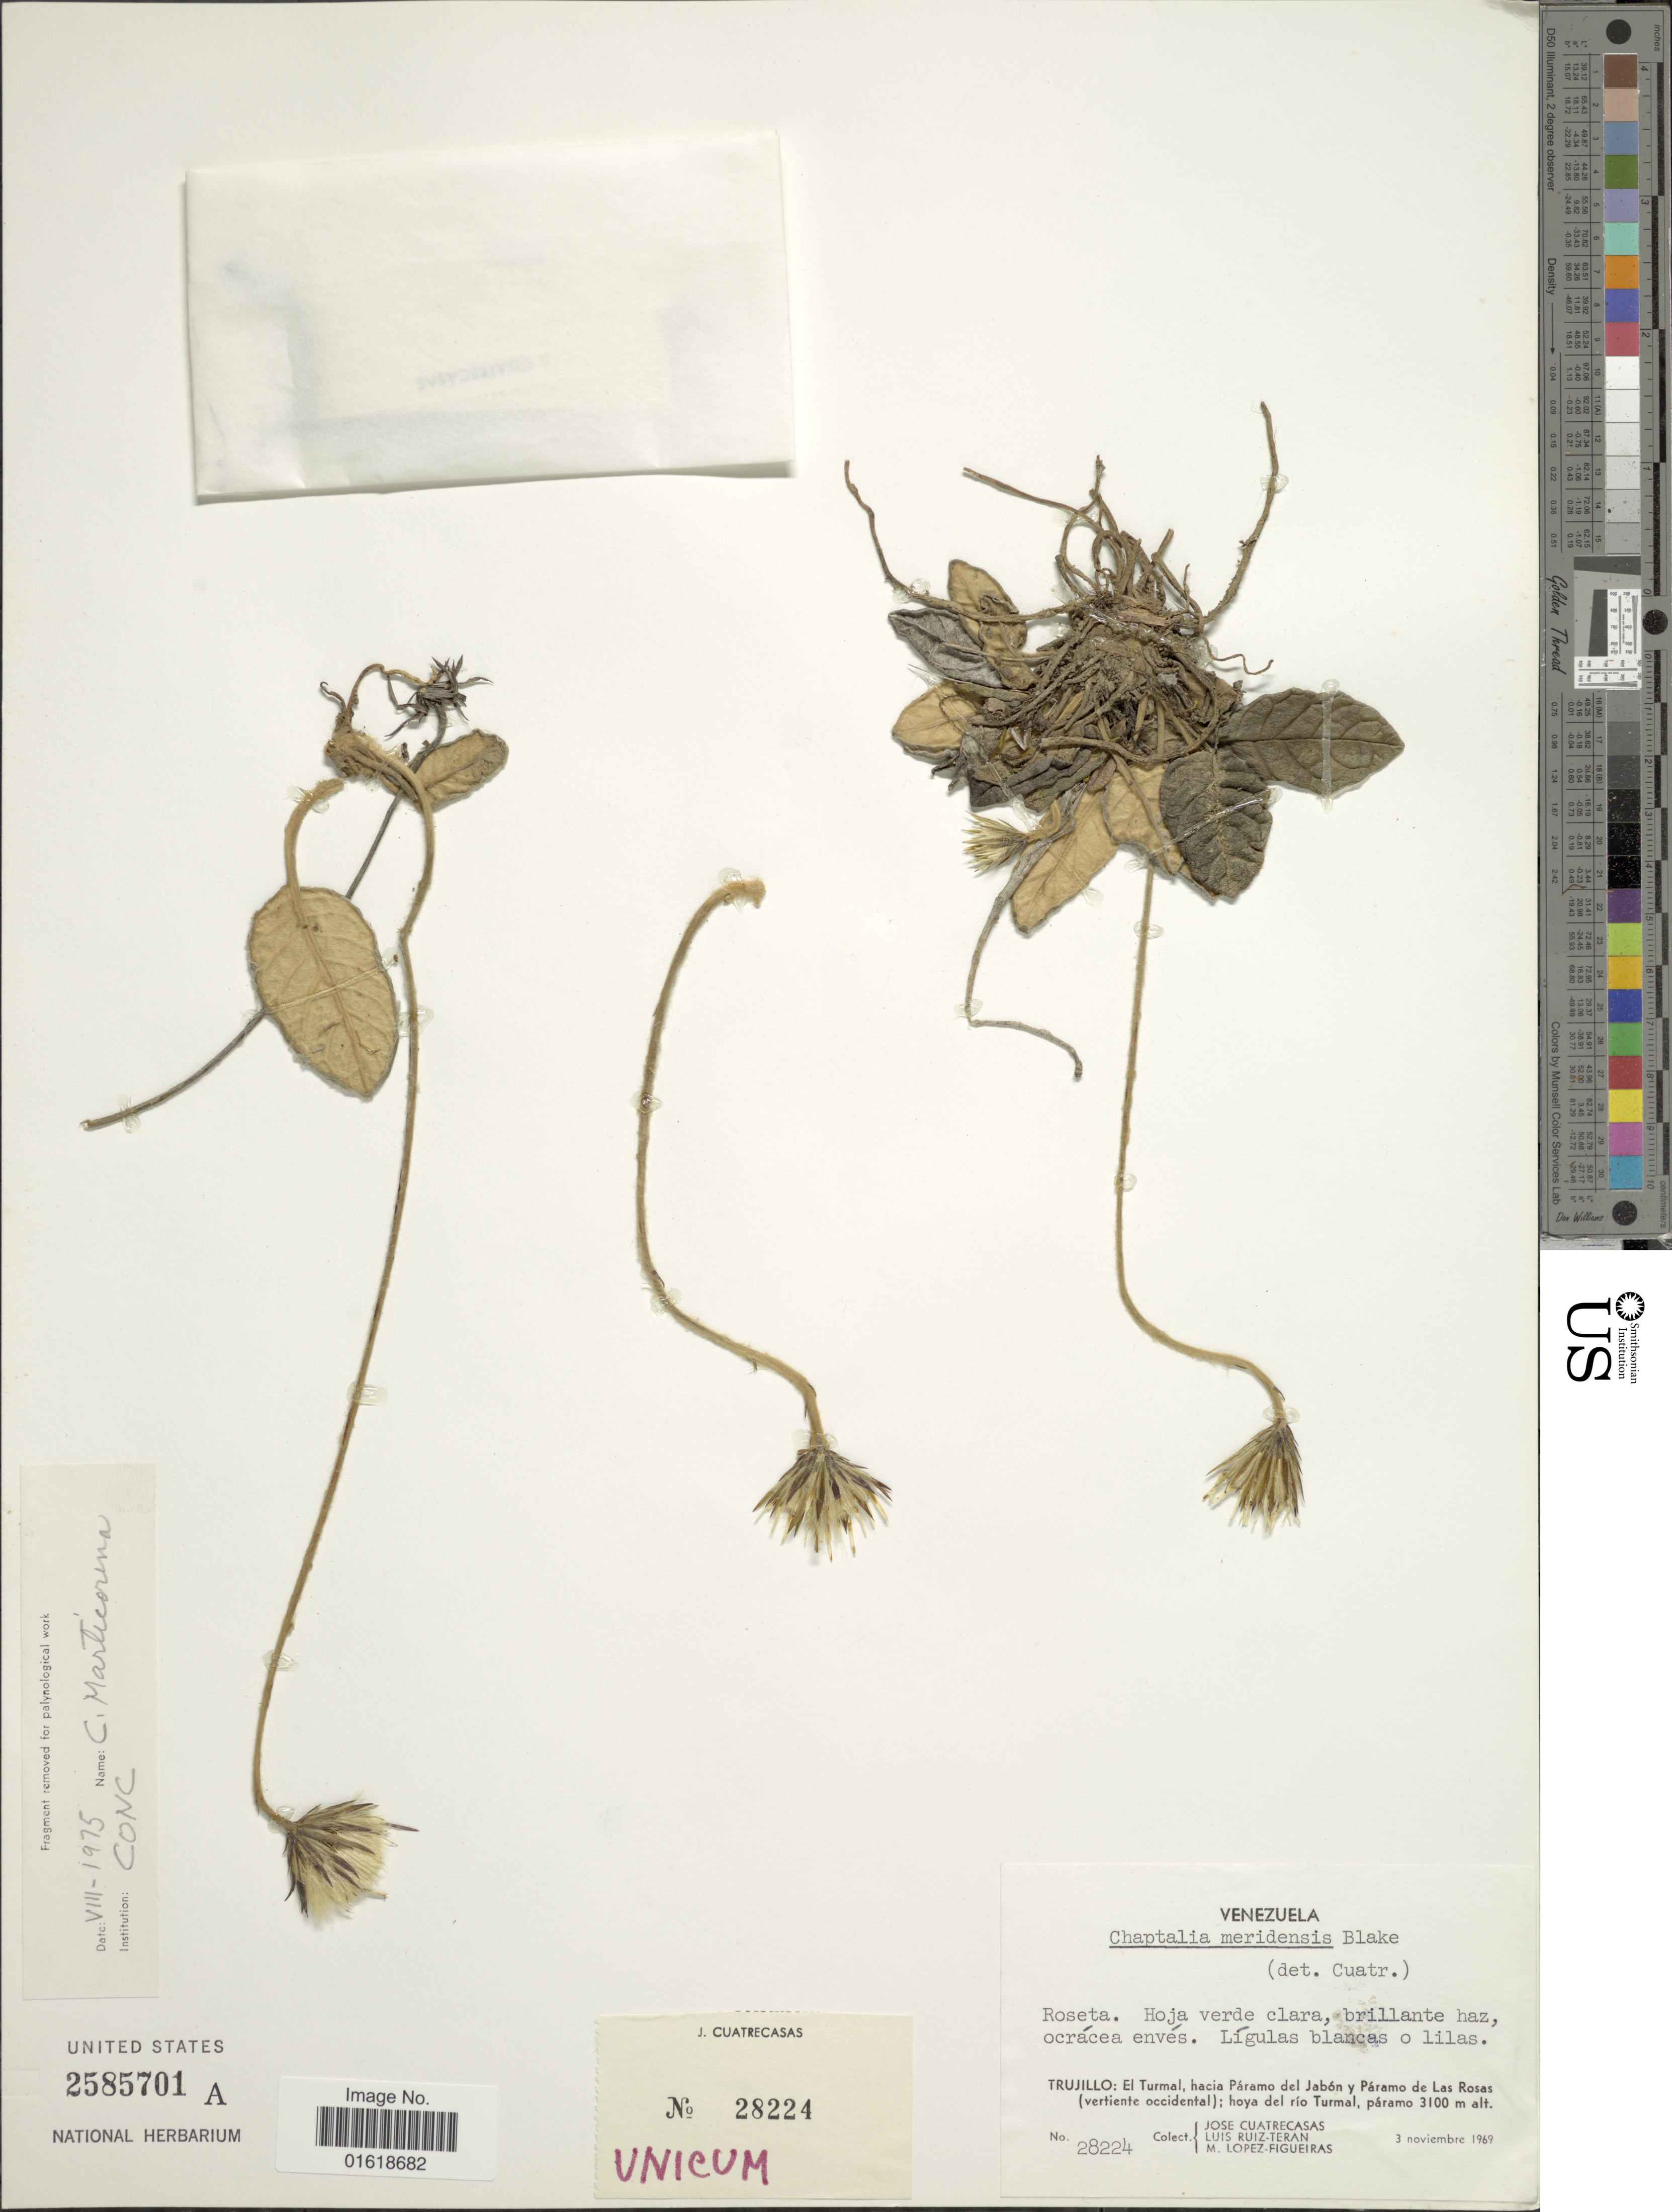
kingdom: Plantae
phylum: Tracheophyta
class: Magnoliopsida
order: Asterales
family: Asteraceae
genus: Chaptalia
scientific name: Chaptalia meridensis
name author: S.F. Blake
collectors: J. Cuatrecasas, L. E. Ruíz-Terán & M. Lopéz-F.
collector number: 28224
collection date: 1969-11-03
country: Venezuela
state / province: Trujillo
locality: Trujillo: El Turmal, hacia Páramo del Jabón y Páramo del Las Rosas (vertiente occidental); hoya del río Turmal.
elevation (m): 3100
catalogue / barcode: US 2585701A